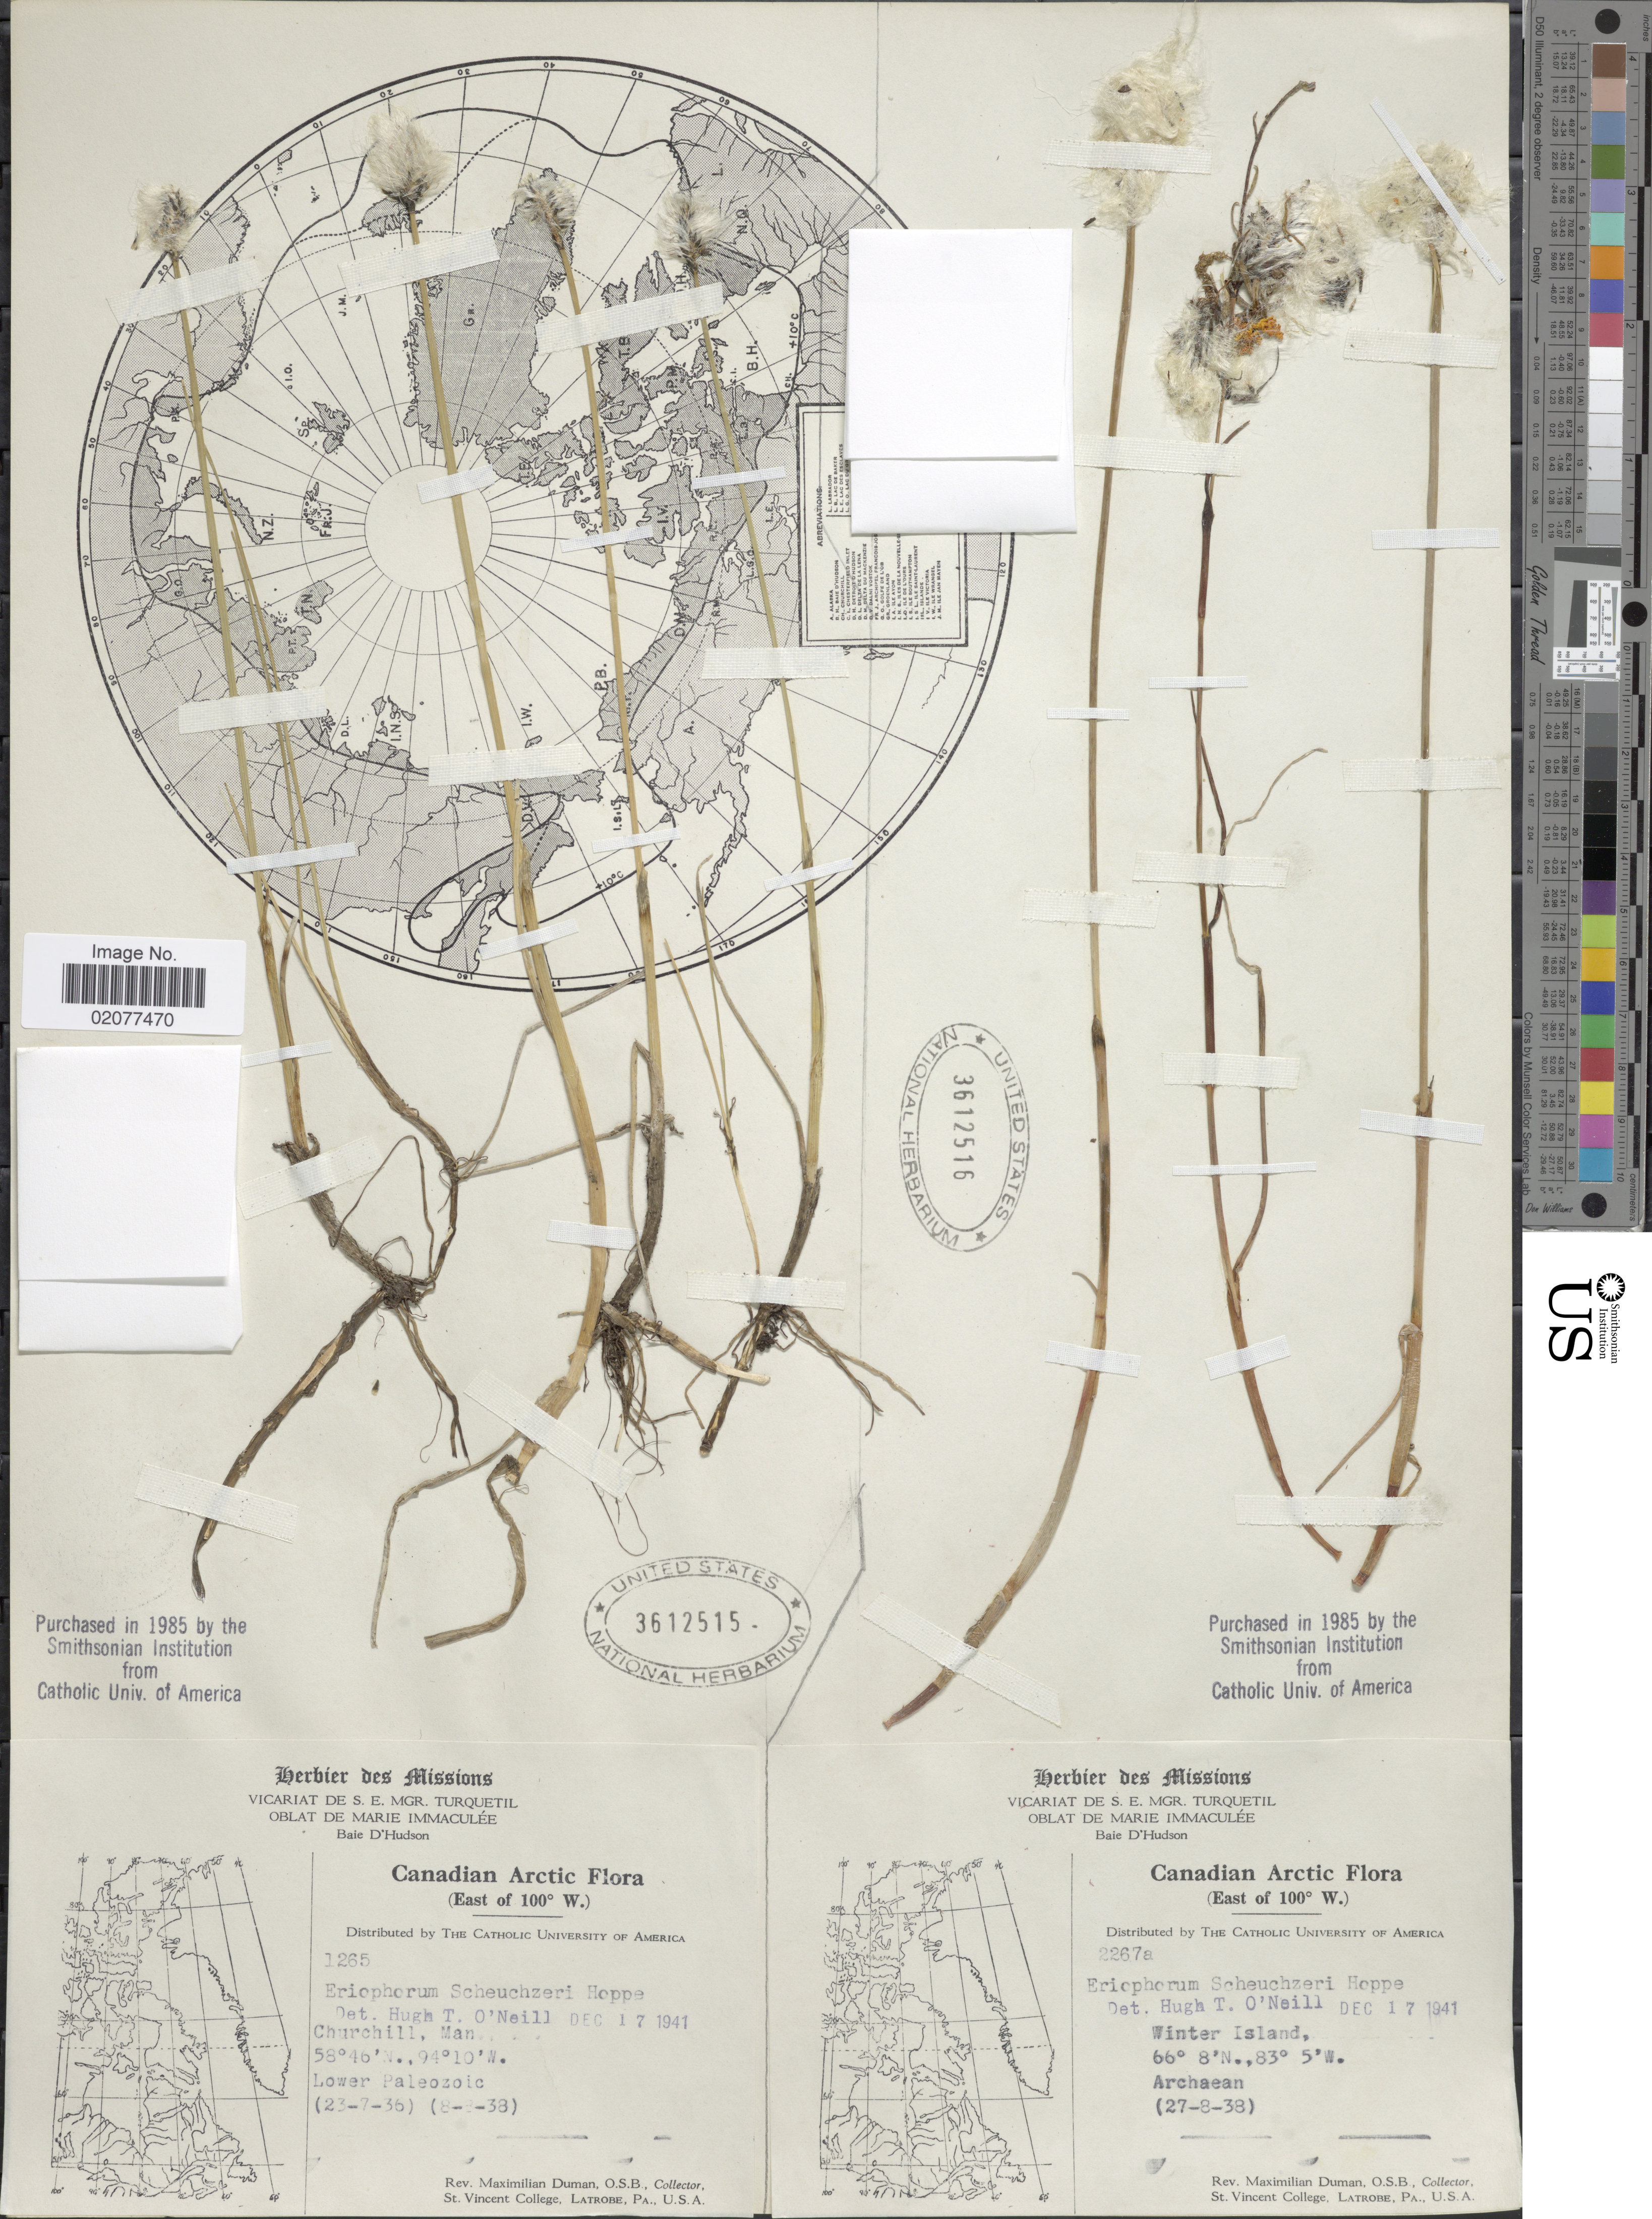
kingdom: Plantae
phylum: Tracheophyta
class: Liliopsida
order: Poales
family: Cyperaceae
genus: Eriophorum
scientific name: Eriophorum scheuchzeri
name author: Hoppe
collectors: M. Duman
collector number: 1265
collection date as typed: Transcribed d/m/y: 23/7/36 to 8/8/38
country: Canada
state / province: Manitoba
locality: Canadian Arctic (East of 100 º W) Chruchill.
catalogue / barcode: US 3612515